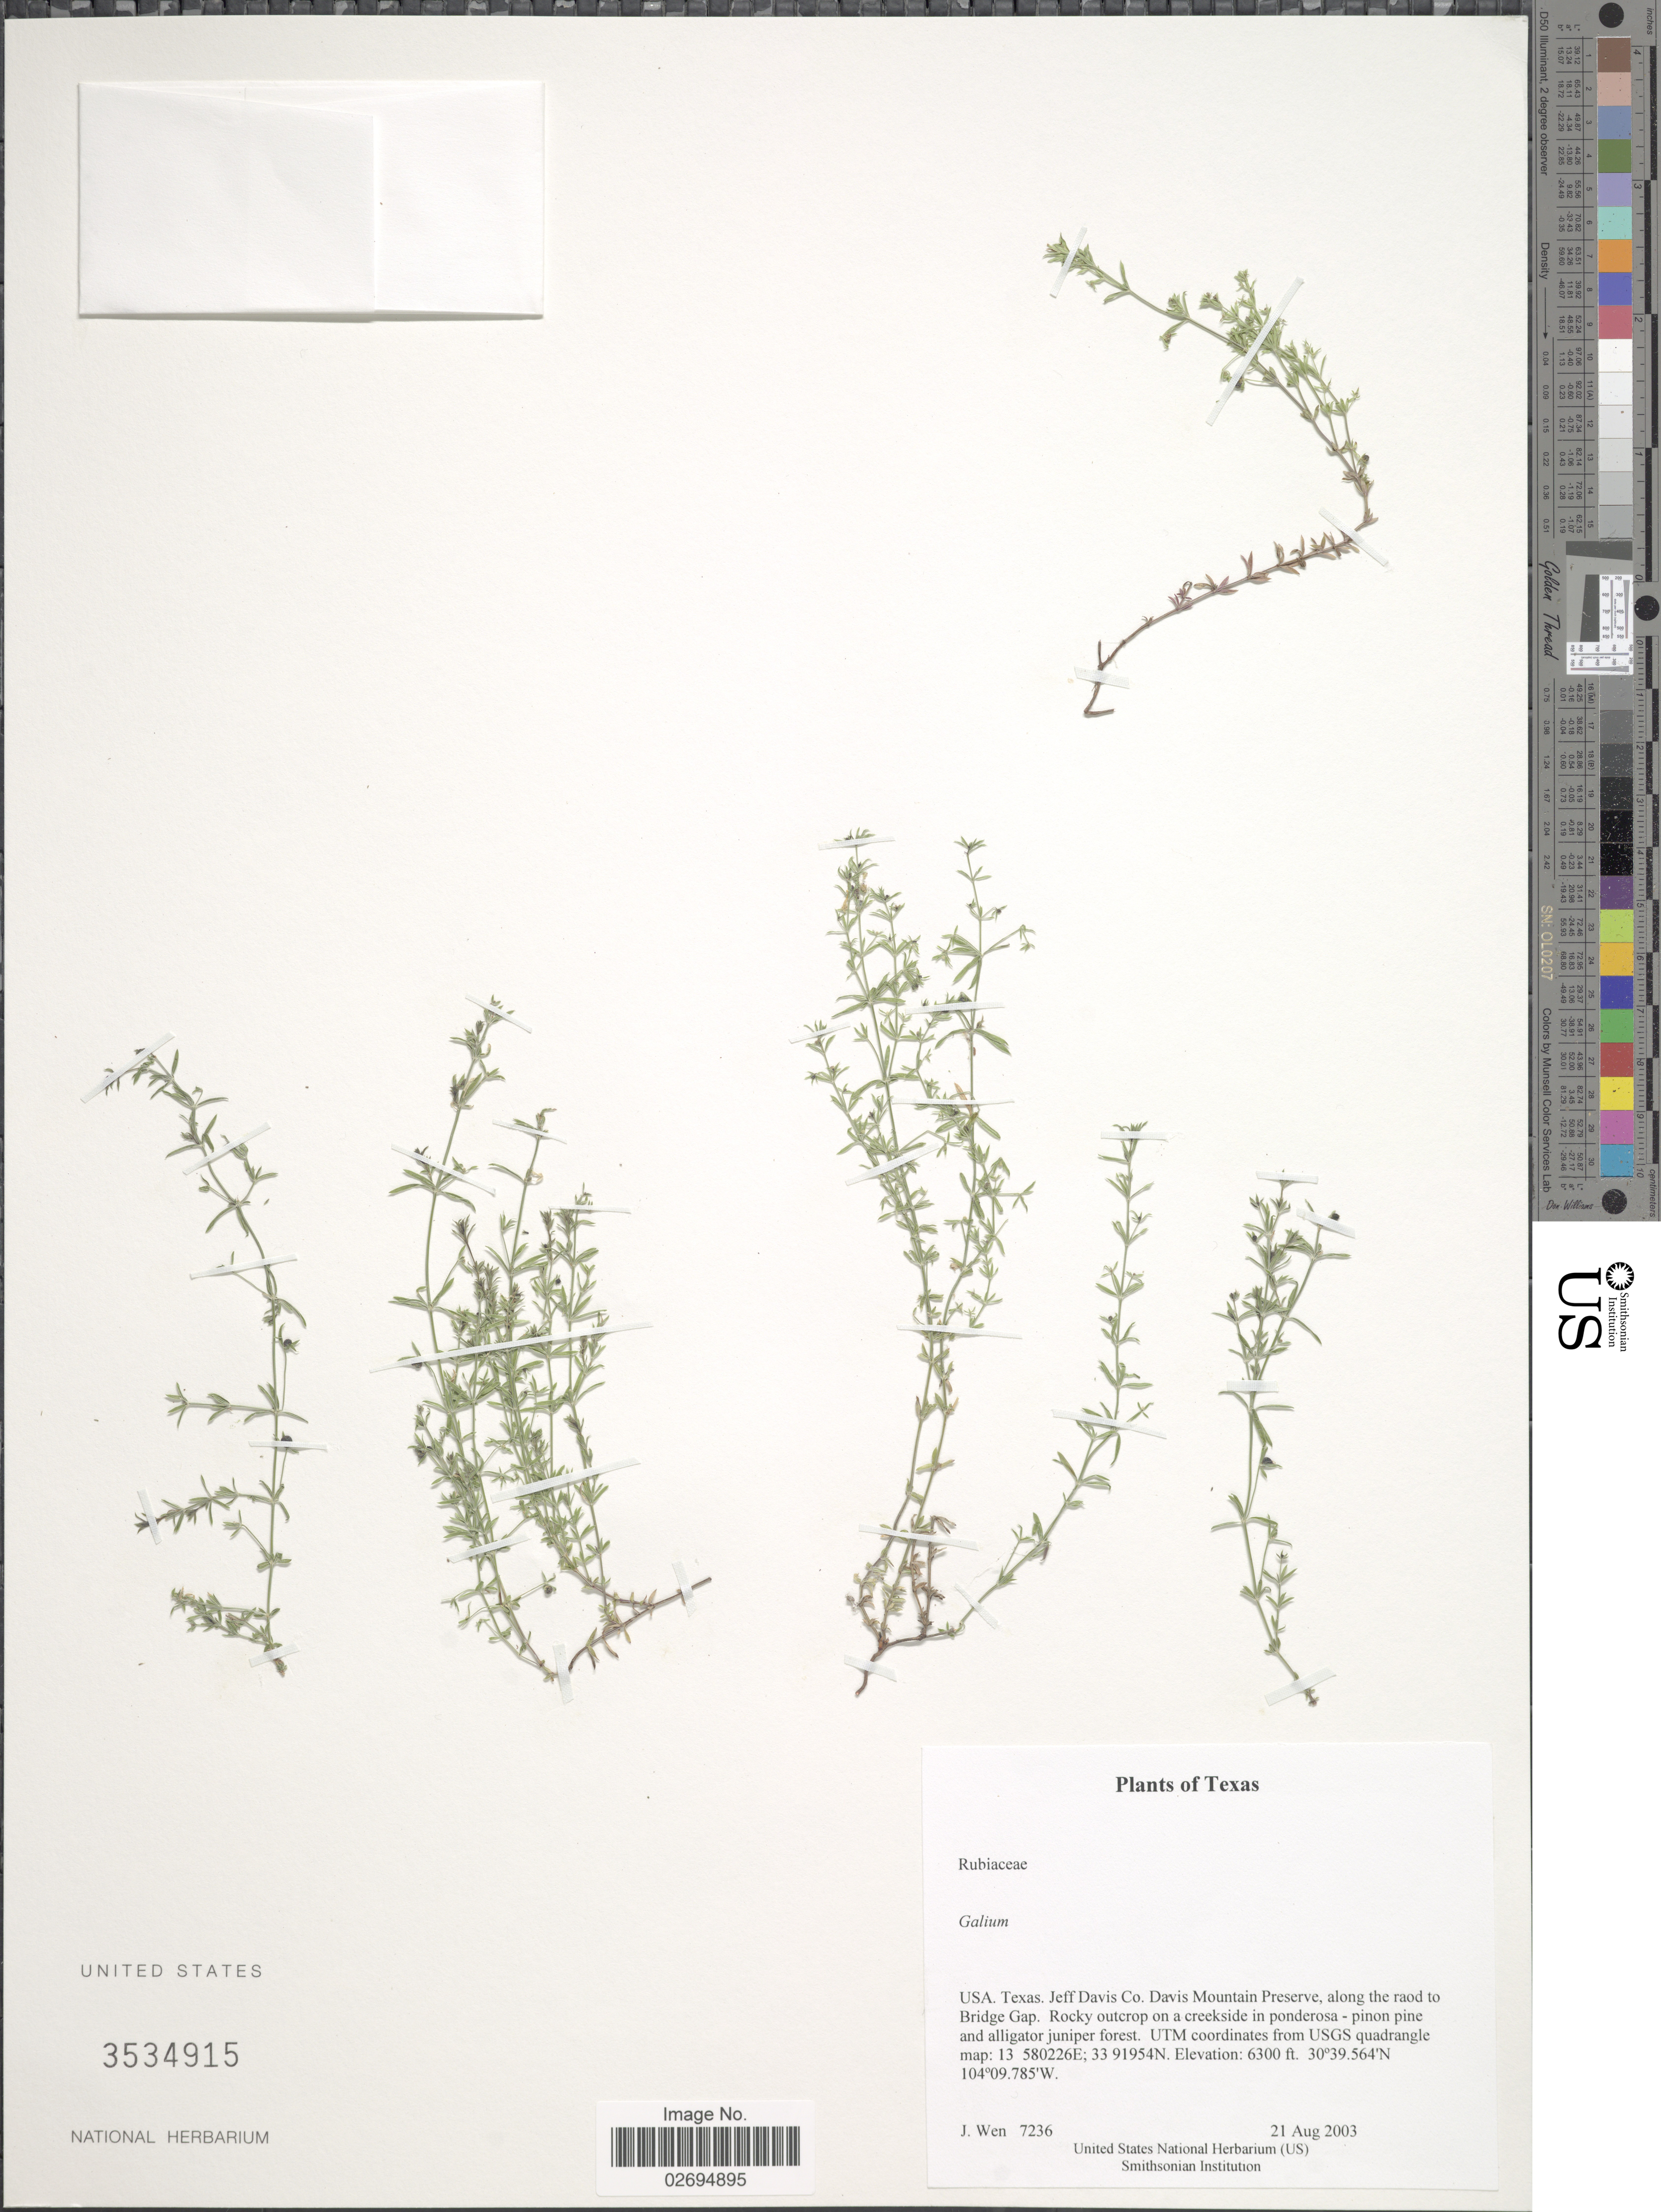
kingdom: Plantae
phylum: Tracheophyta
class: Magnoliopsida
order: Gentianales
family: Rubiaceae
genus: Galium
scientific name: Galium sp.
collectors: J. Wen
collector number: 7236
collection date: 2003-08-21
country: United States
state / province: Texas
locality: Jeff Davis Co Co. Davis Mountain Preserve, along the road to Bridge Gap. Rocky outcrop on a creekside in ponderosa - pinon pine and alligator juniper forest. UTM coordinates from UGS Quadrangle map: 13 580226E; 33 91954N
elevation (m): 1920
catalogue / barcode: US 3534915